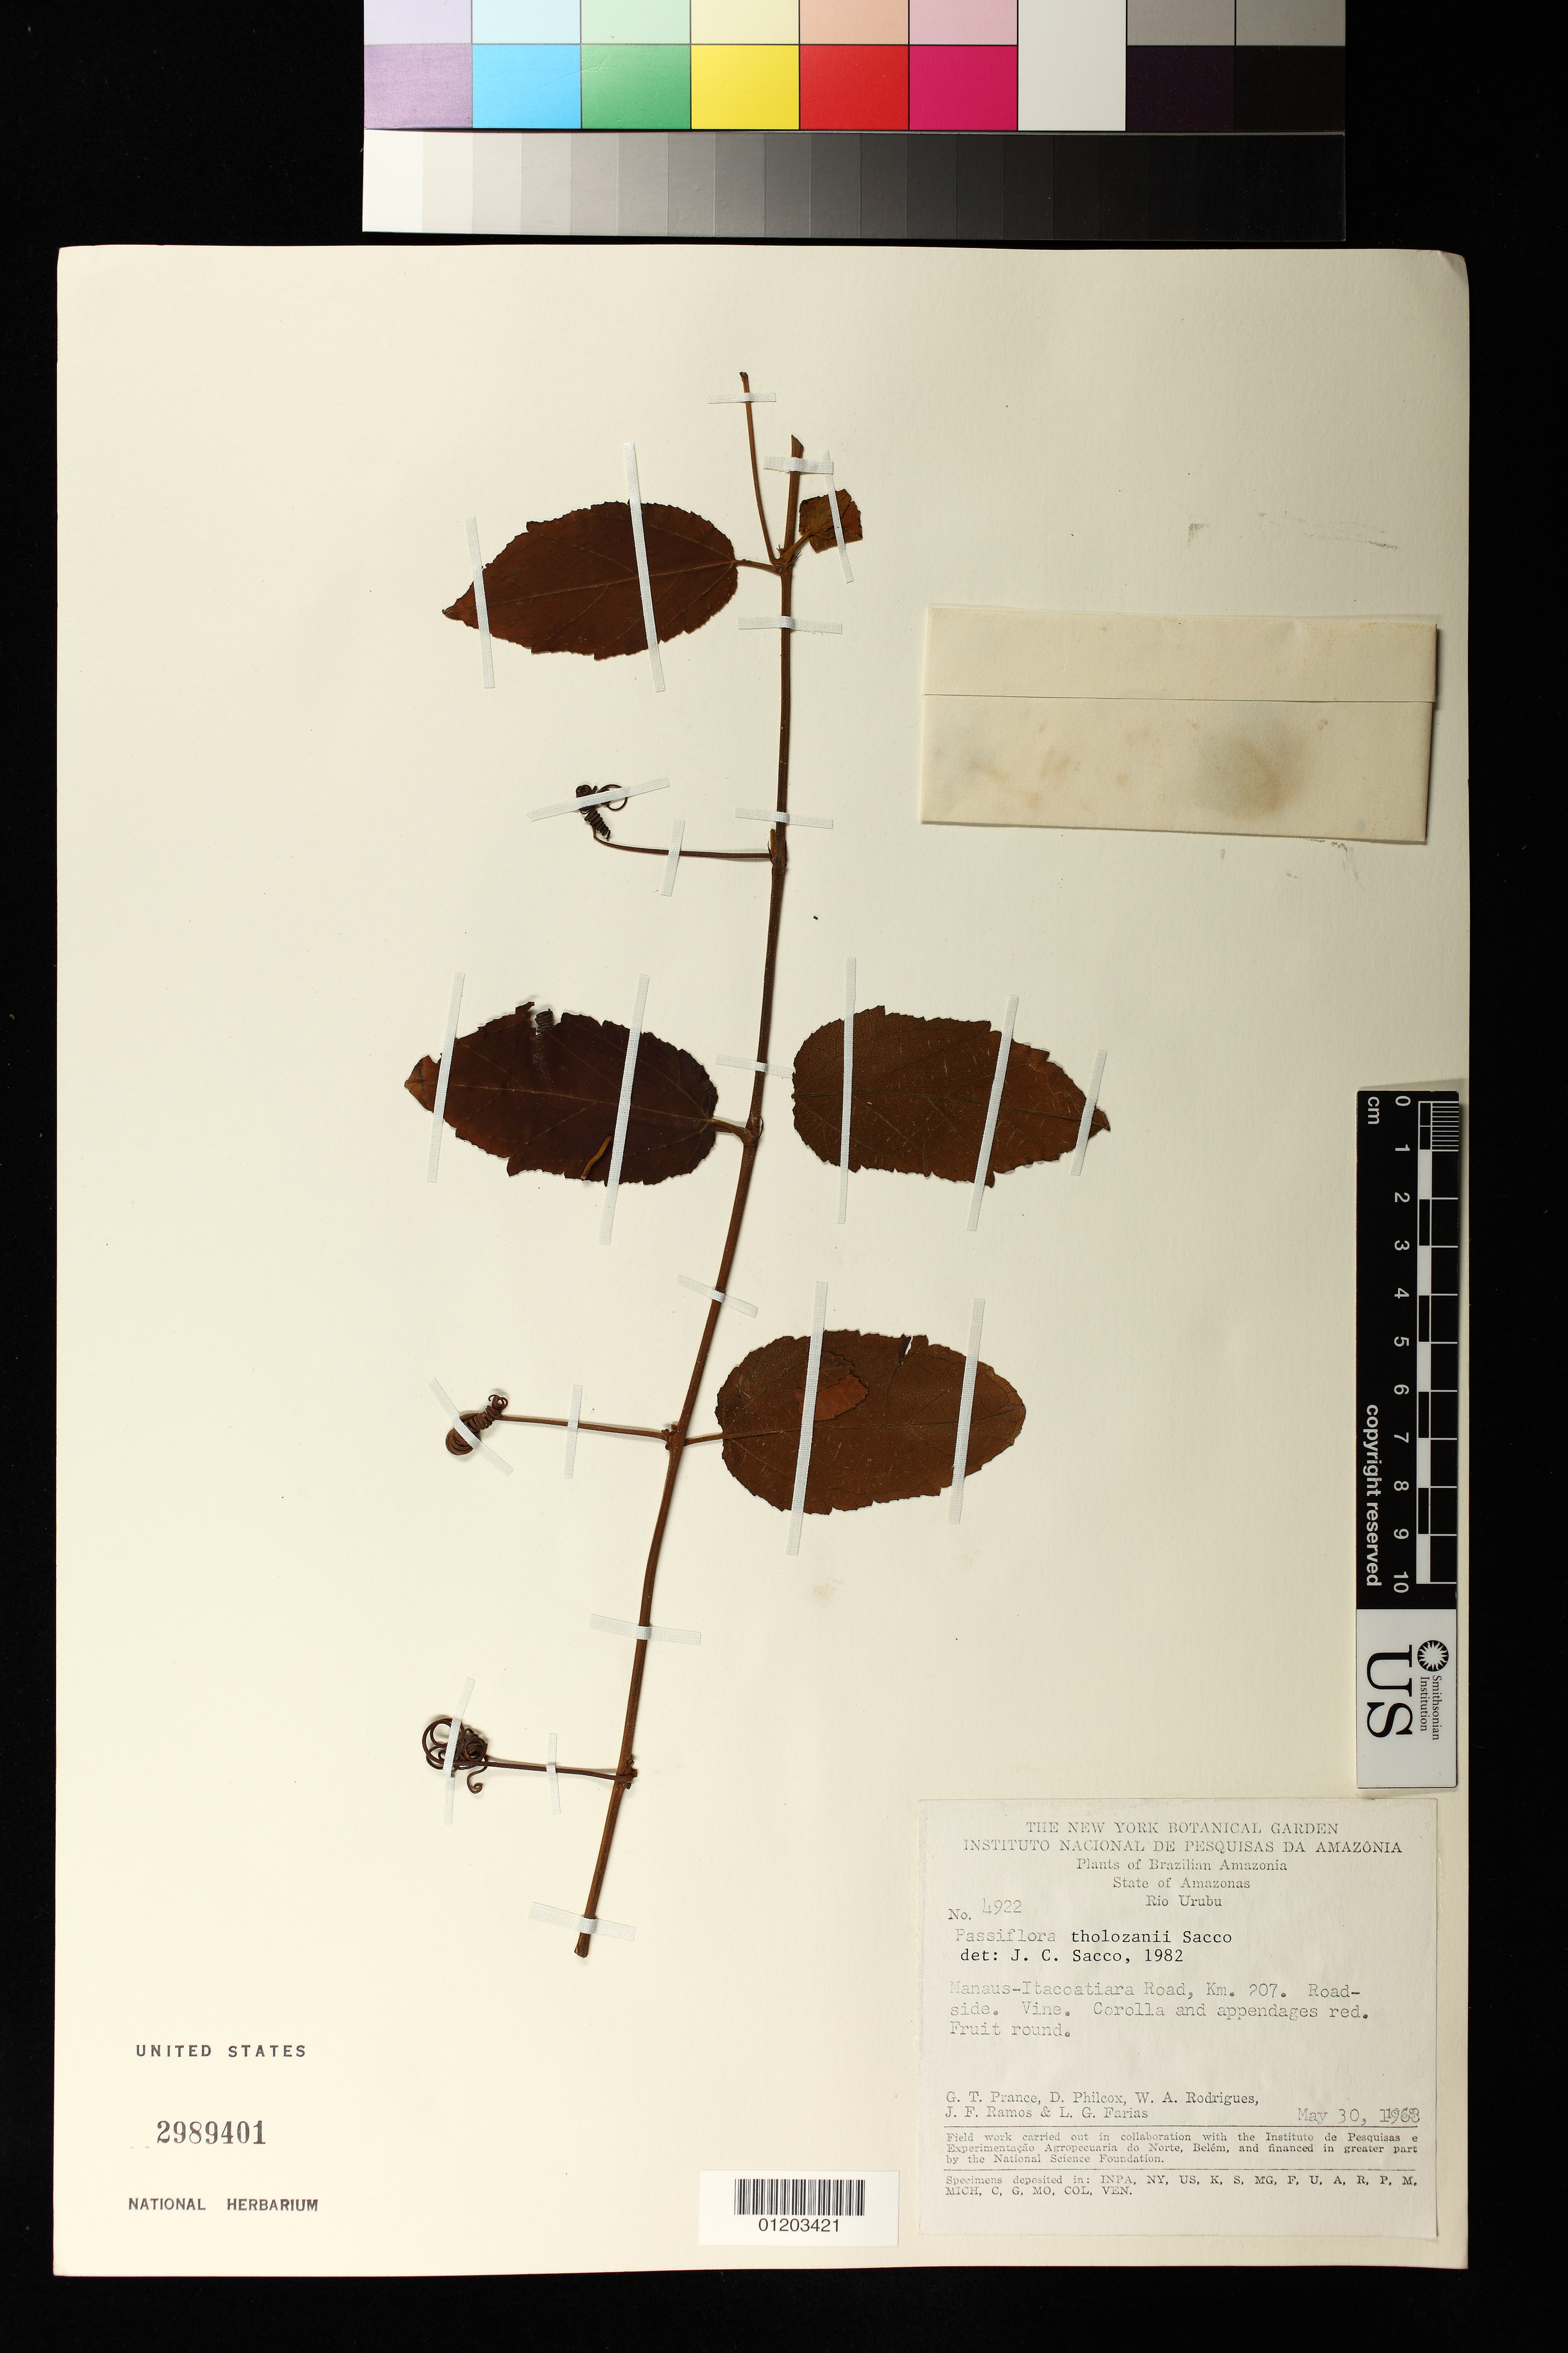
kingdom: Plantae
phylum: Tracheophyta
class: Magnoliopsida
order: Malpighiales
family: Passifloraceae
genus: Passiflora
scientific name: Passiflora tholozanii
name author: Sacco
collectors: G. T. Prance, D. Philcox, W. A. Rodrigues, J. F. Ramos & G. Farias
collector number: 4922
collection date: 1968-05-30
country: Brazil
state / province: Amazonas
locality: Rio Urubu. Manaus-Itacoatiara Road, Km 207. Road-side.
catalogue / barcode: US 2989401